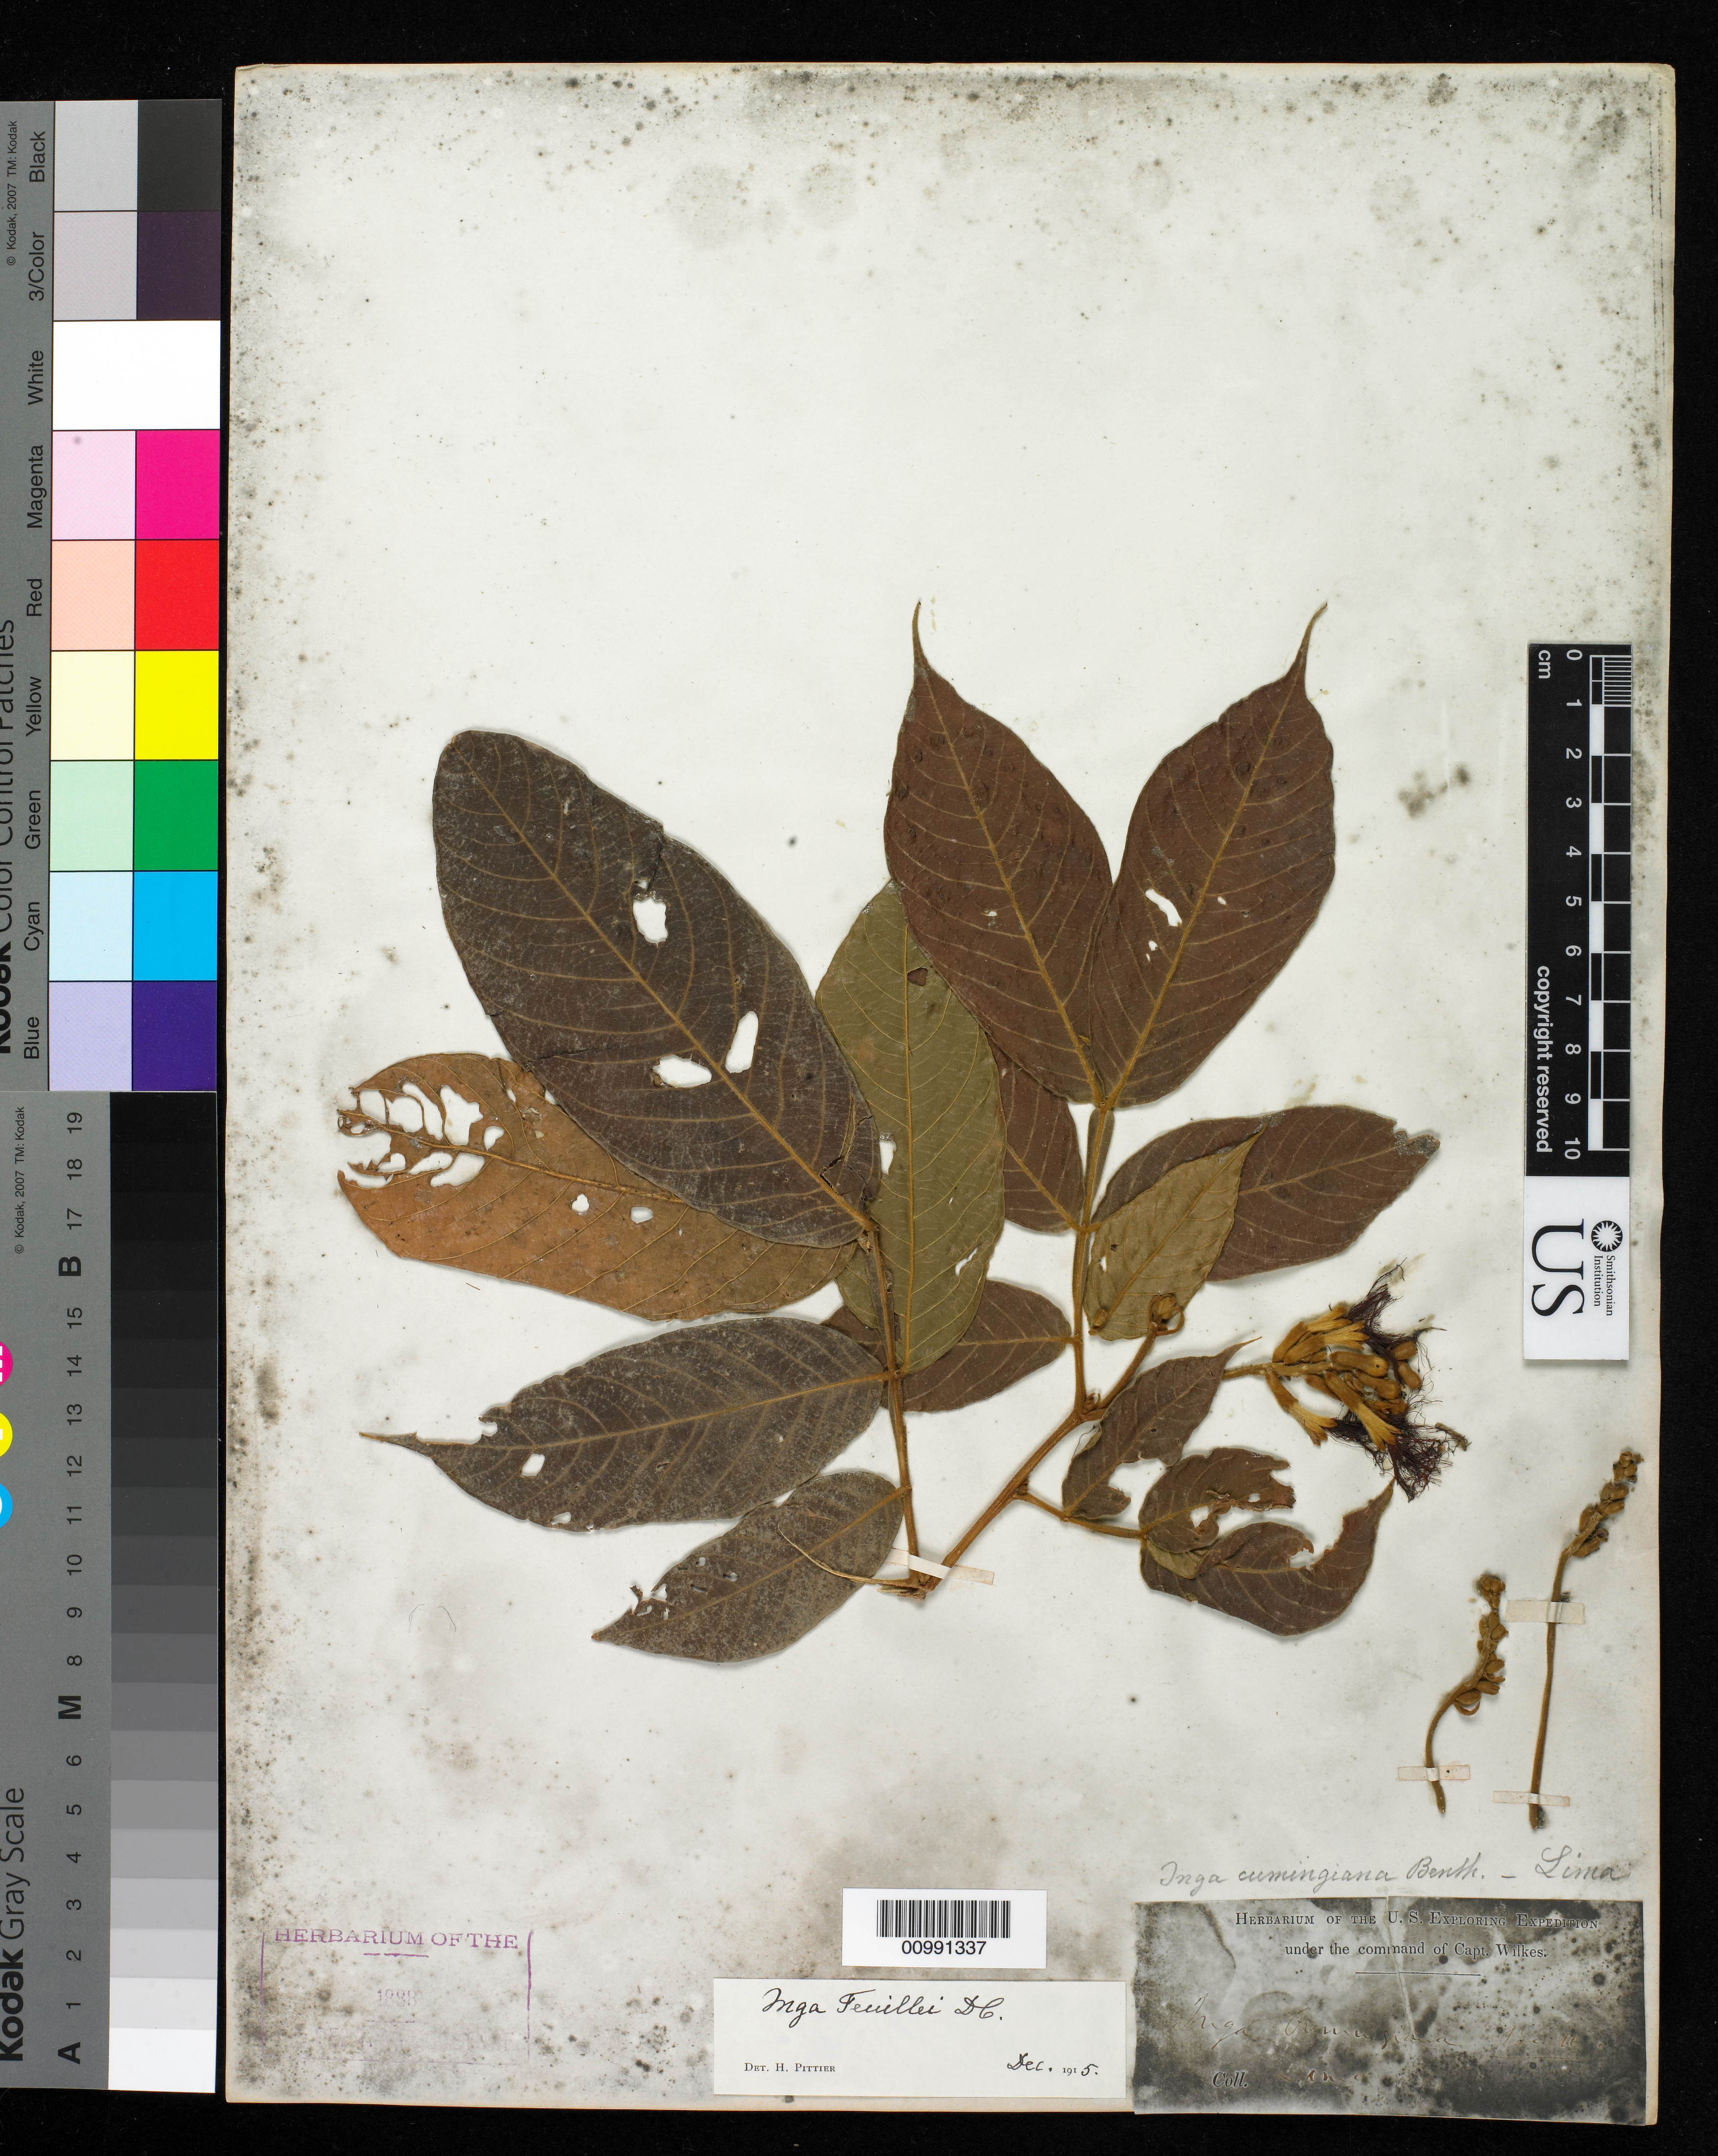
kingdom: Plantae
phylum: Tracheophyta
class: Magnoliopsida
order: Fabales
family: Fabaceae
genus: Inga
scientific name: Inga feuillei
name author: DC.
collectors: Wilkes Explor. Exped.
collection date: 1838/1842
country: Peru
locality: Lima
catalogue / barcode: US 98507